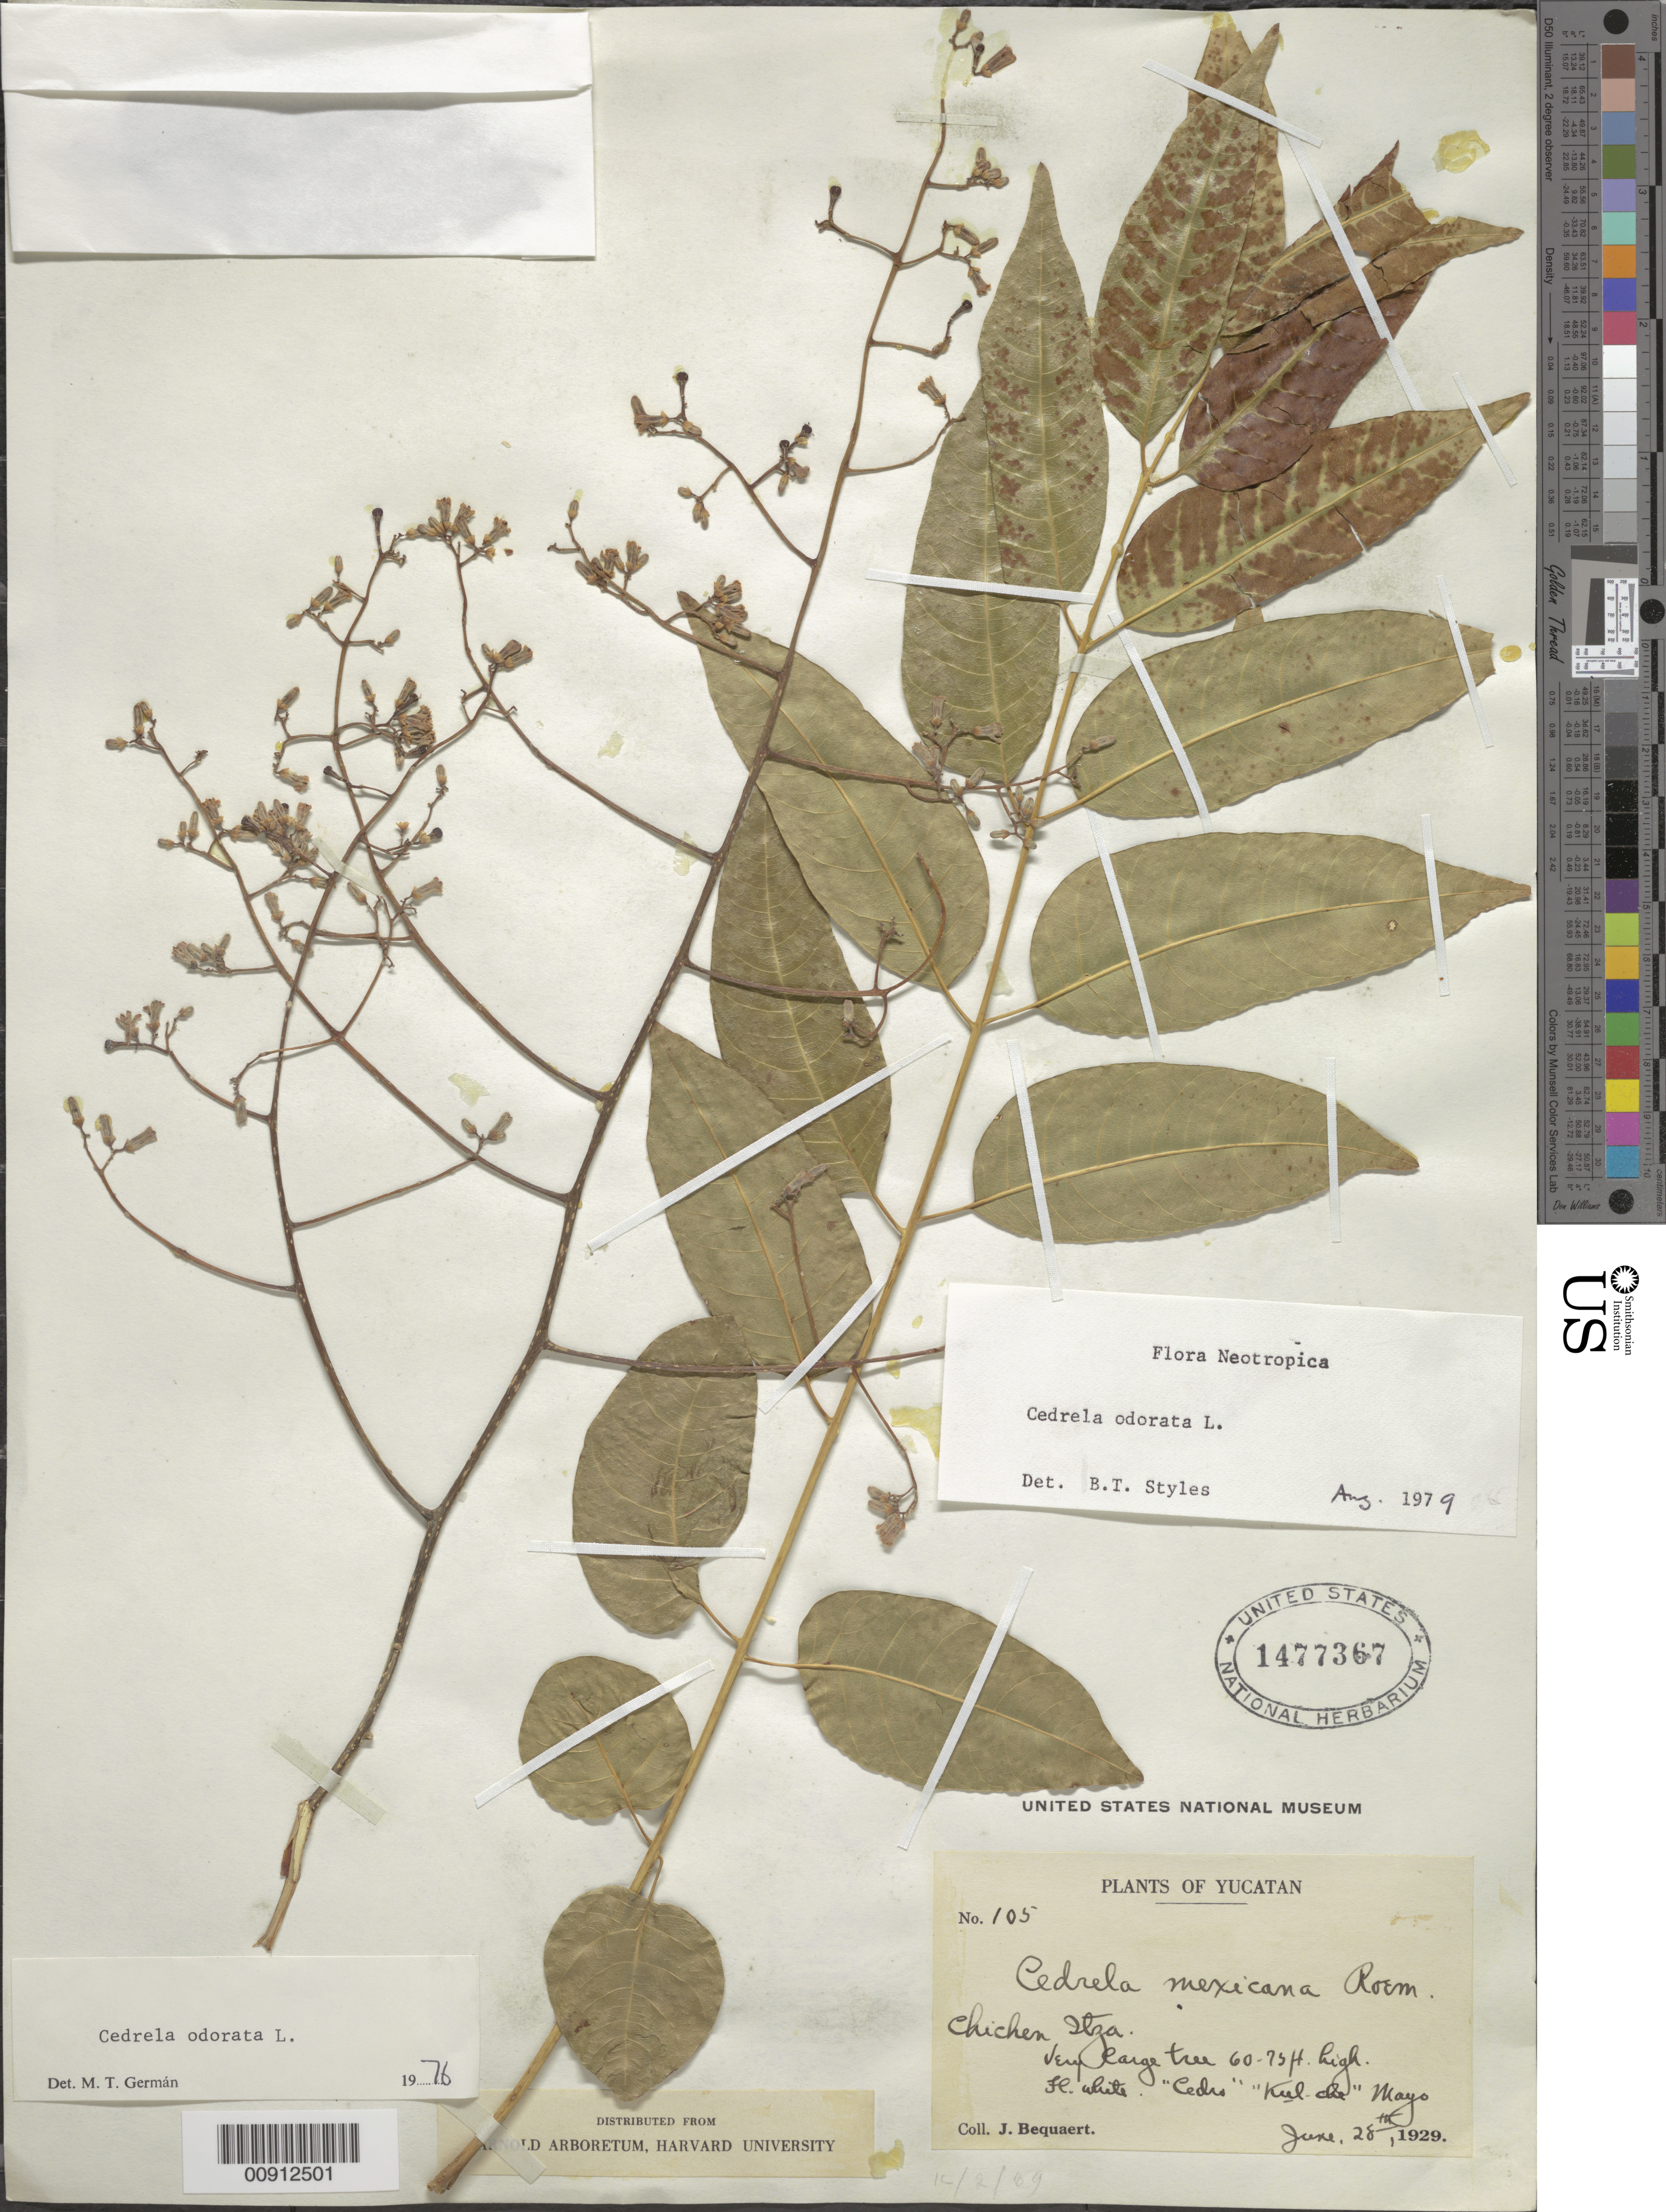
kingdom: Plantae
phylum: Tracheophyta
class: Magnoliopsida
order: Sapindales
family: Meliaceae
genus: Cedrela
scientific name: Cedrela odorata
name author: L.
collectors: J. Bequaert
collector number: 105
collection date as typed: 28 Jun 1929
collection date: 1929-06-28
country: Mexico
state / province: Yucatán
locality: Yucatán: Chichen Itza.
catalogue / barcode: US 1477367